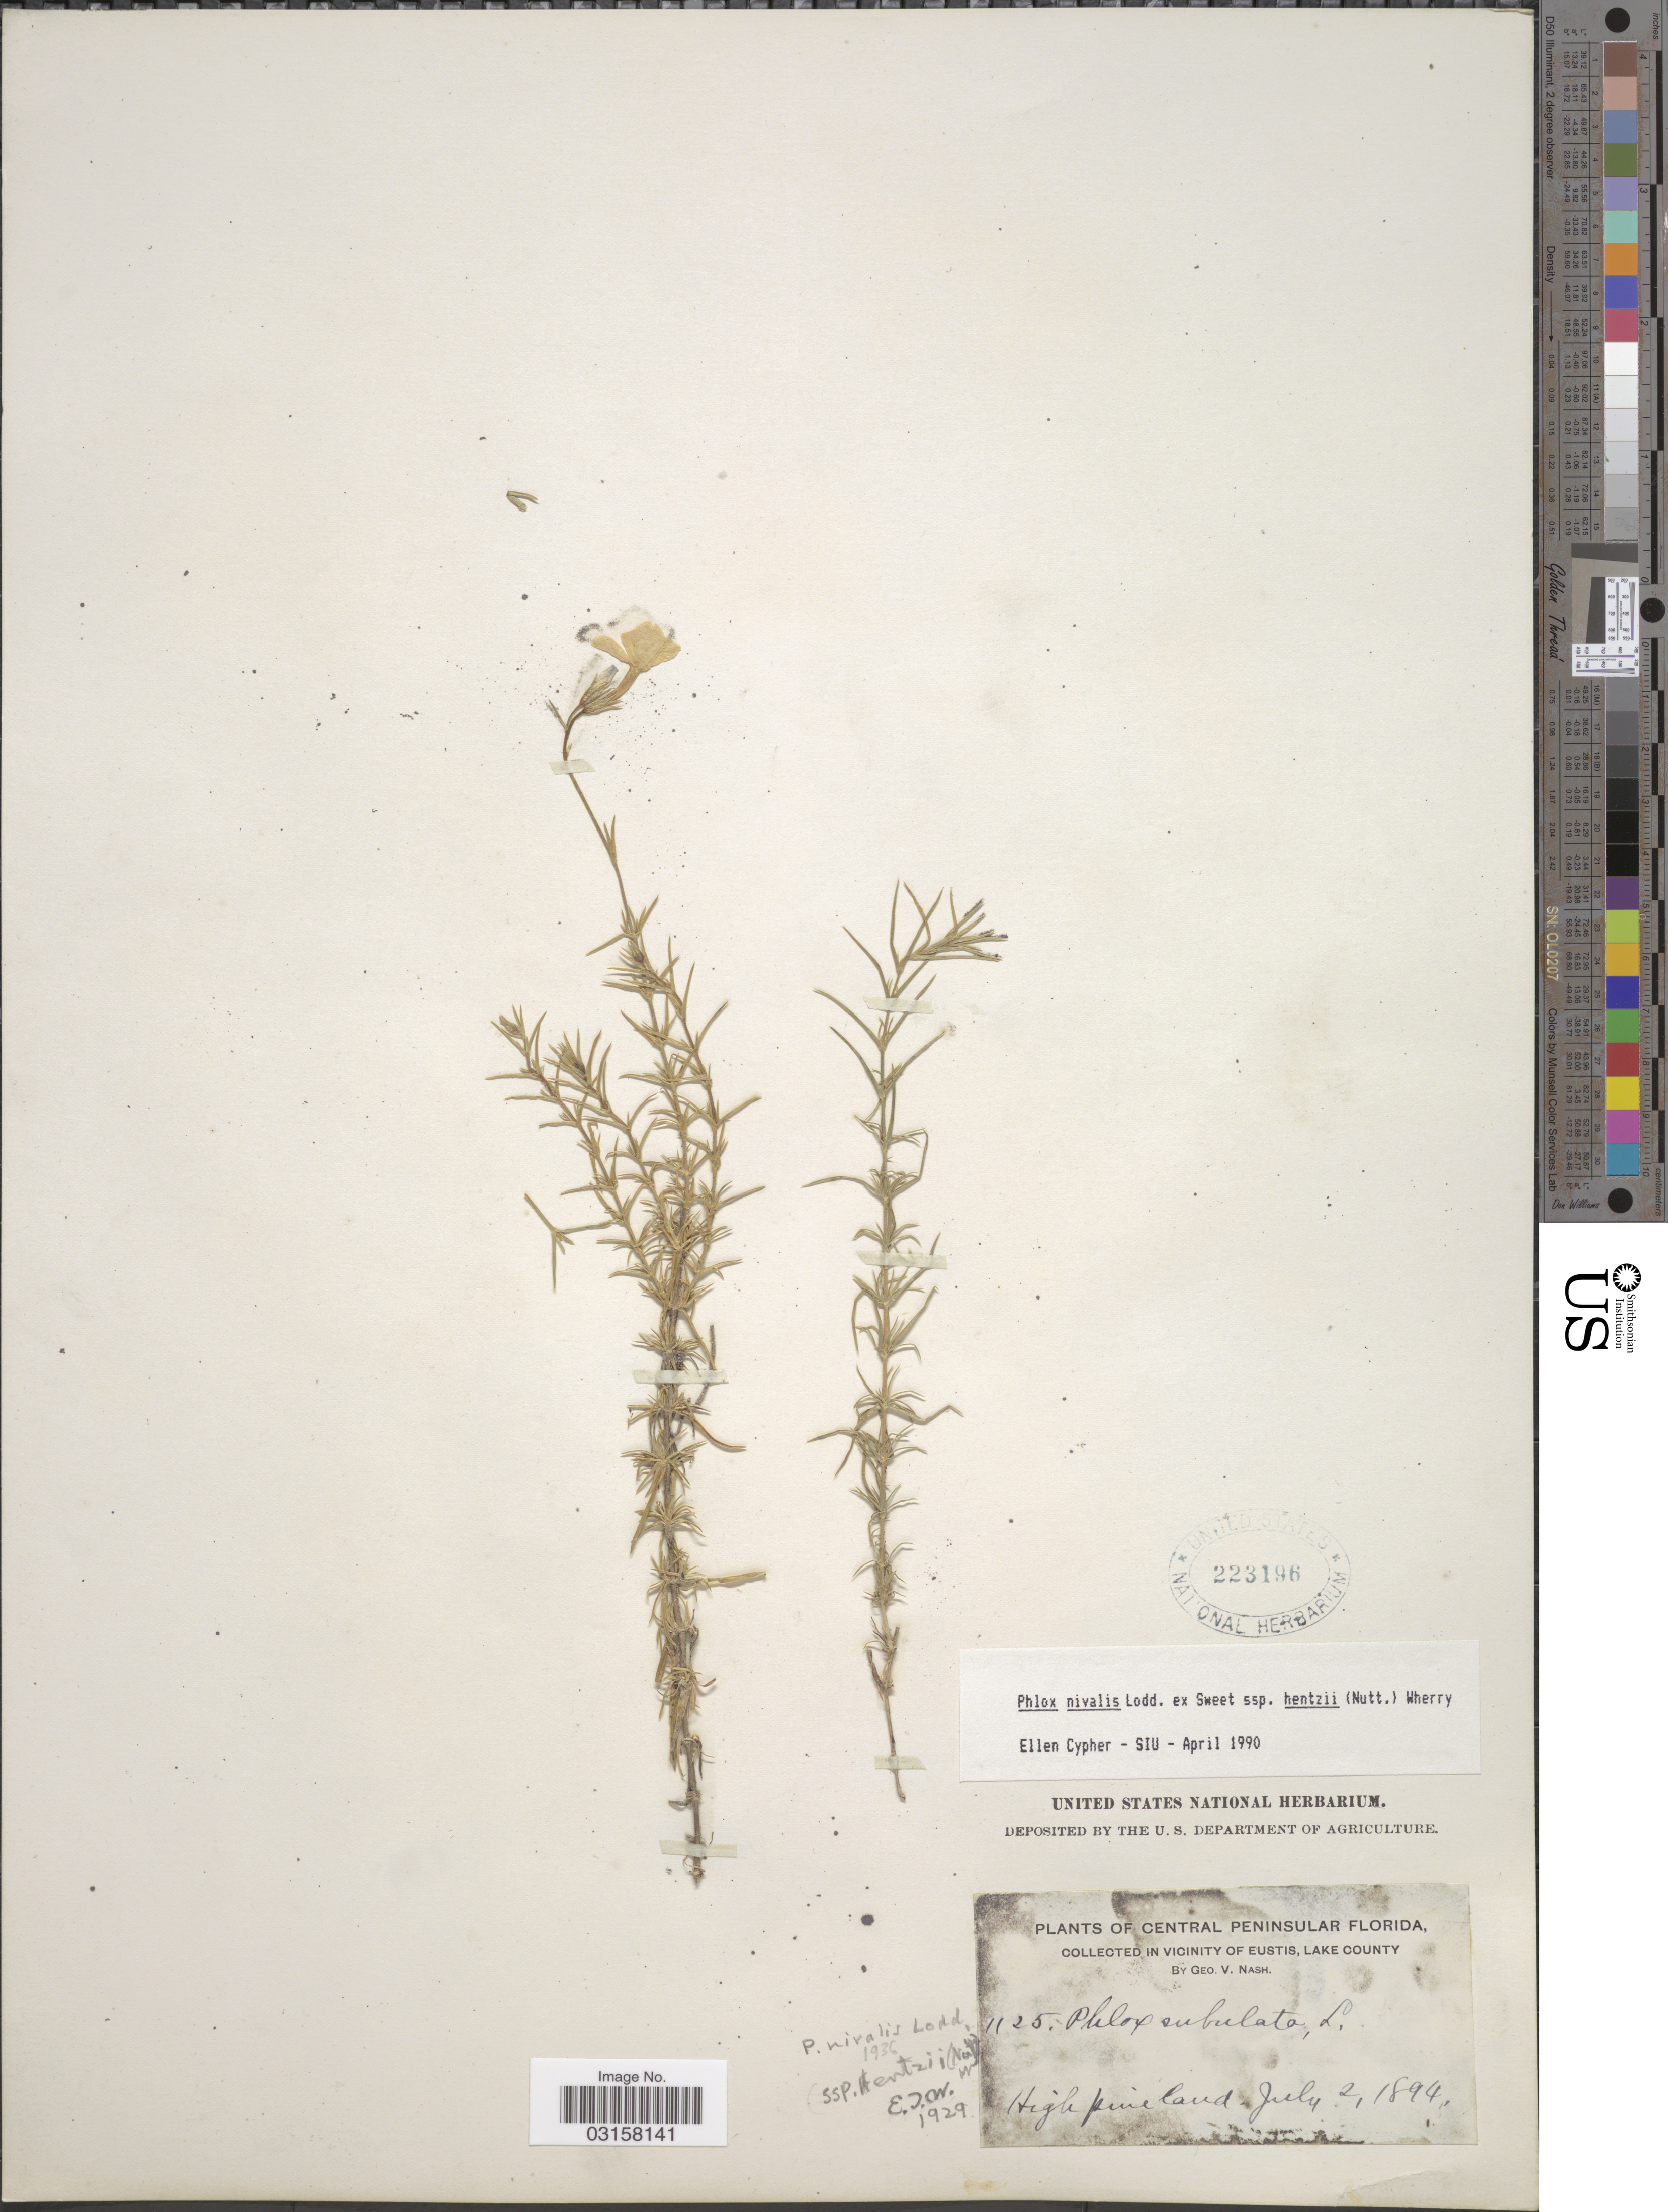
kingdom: Plantae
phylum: Tracheophyta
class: Magnoliopsida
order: Ericales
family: Polemoniaceae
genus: Phlox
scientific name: Phlox nivalis subsp. nivalis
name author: Lodd. ex Sweet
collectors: G. V. Nash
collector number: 1125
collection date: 1894-07-02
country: United States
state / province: Florida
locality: Central Peninsular Florida, In the vicinity of Eustis, Lake County. High pineland.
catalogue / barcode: US 223196